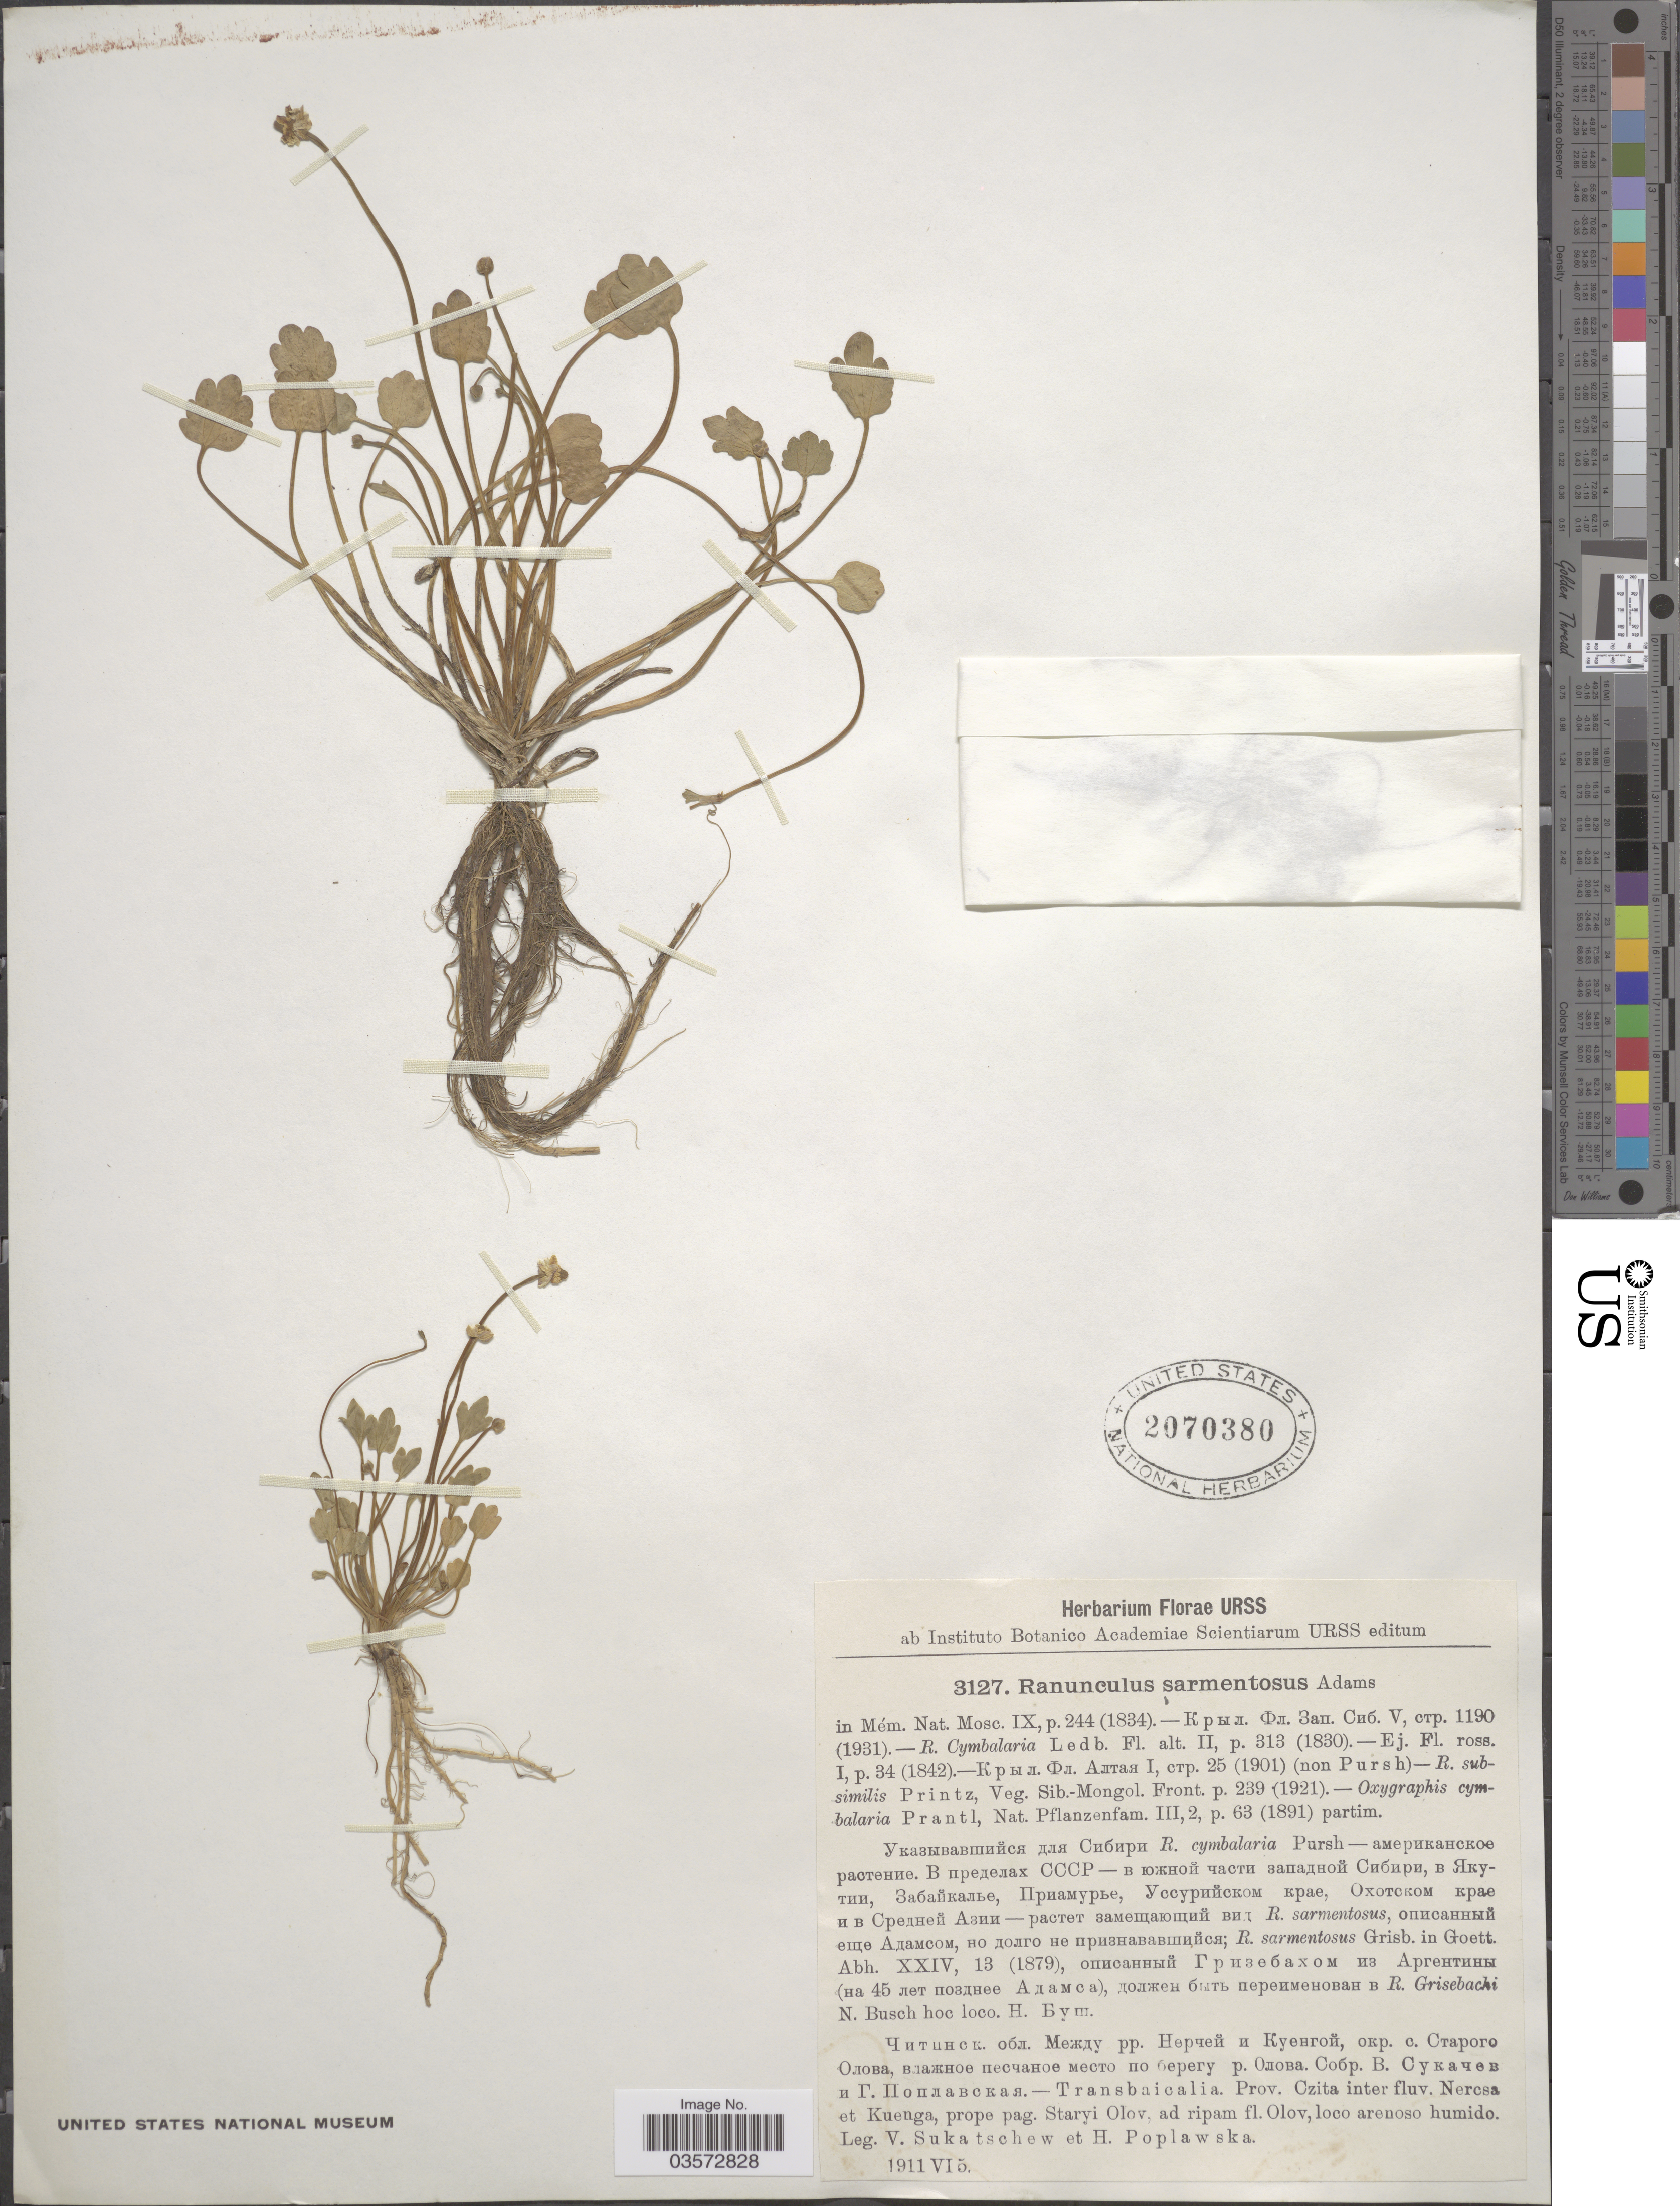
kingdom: Plantae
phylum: Tracheophyta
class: Magnoliopsida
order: Ranunculales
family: Ranunculaceae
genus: Ranunculus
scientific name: Ranunculus sarmentosus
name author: Adams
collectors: V. Sukatschew & H. Poplawska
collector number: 3127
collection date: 1911-06-05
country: Russian Federation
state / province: Zabaykalsky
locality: Transbaicalia. Prov. Czita inter fluv. Nercsa et Kuenga, prope pag. Staryi Olov, ad ripam fl. Olov.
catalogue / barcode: US 2070380